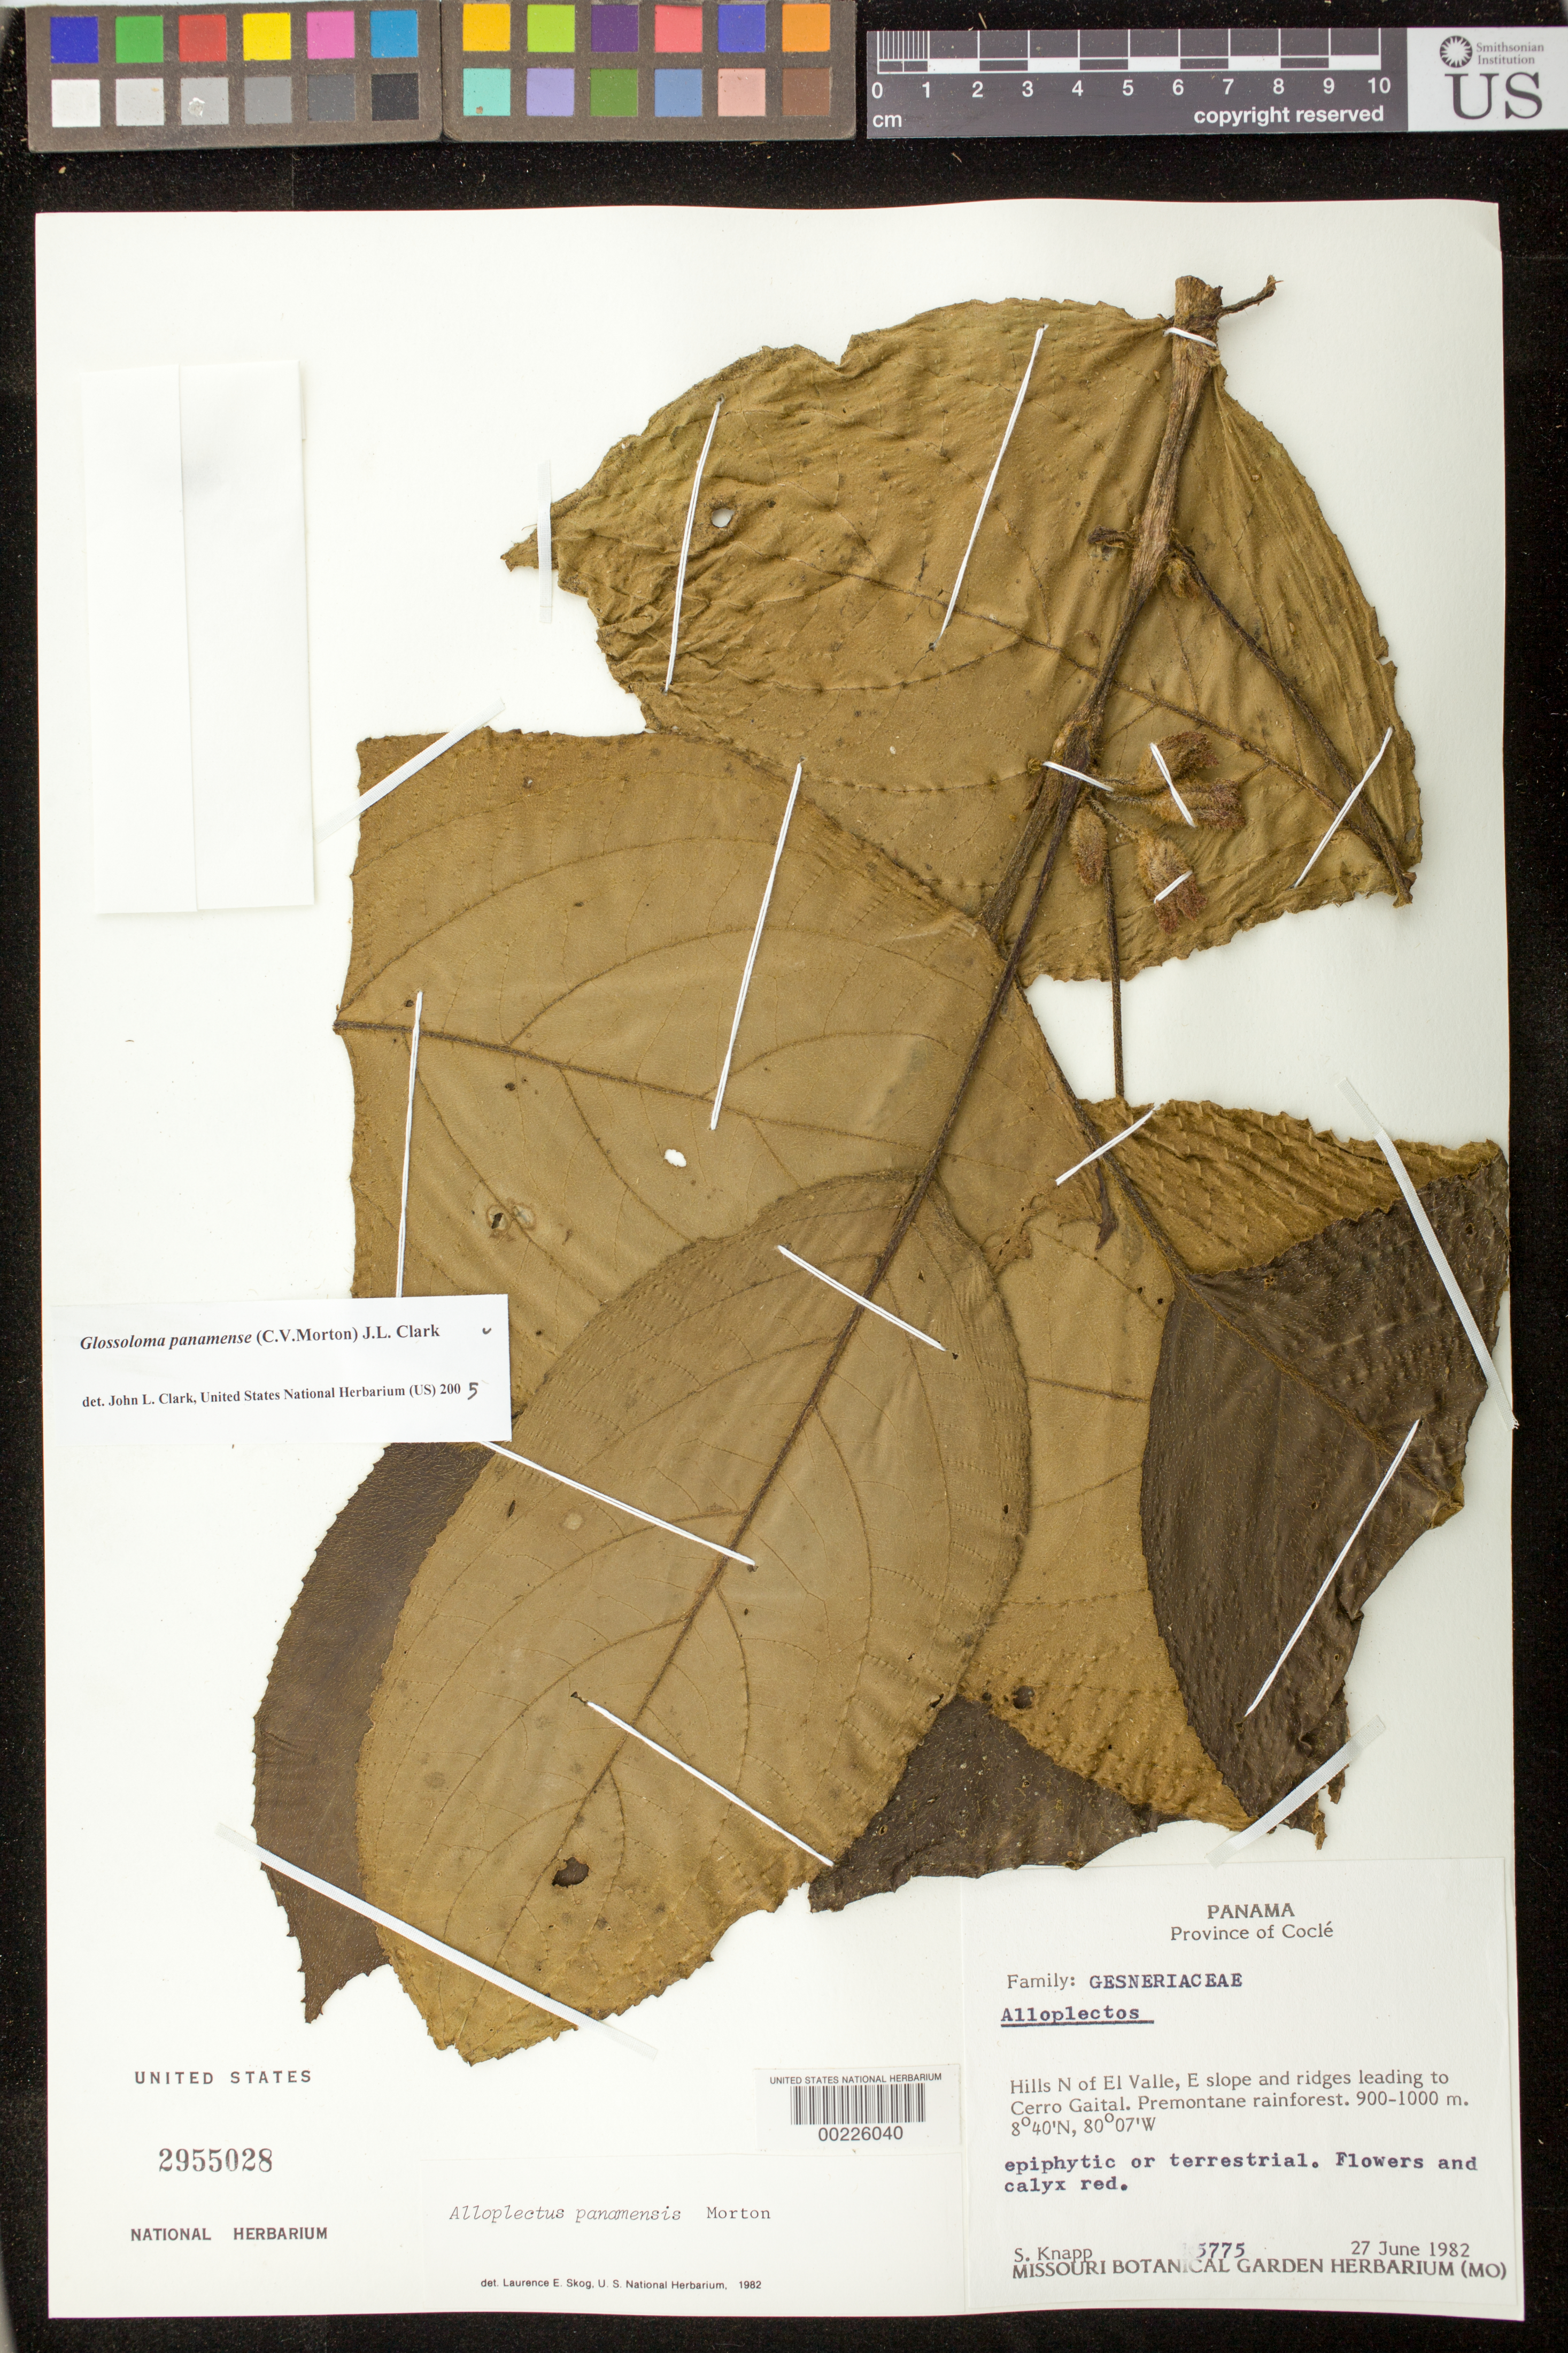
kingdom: Plantae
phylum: Tracheophyta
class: Magnoliopsida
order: Lamiales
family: Gesneriaceae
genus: Glossoloma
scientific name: Glossoloma panamense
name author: (C.V. Morton) J.L. Clark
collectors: S. Knapp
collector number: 5775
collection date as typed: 27 Jun 1982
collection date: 1982-06-27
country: Panama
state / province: Coclé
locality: Hills N of El Valle, E slope and ridges leading to Cerro Gaital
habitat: Premontane rainforest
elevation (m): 900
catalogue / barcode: US 2955028